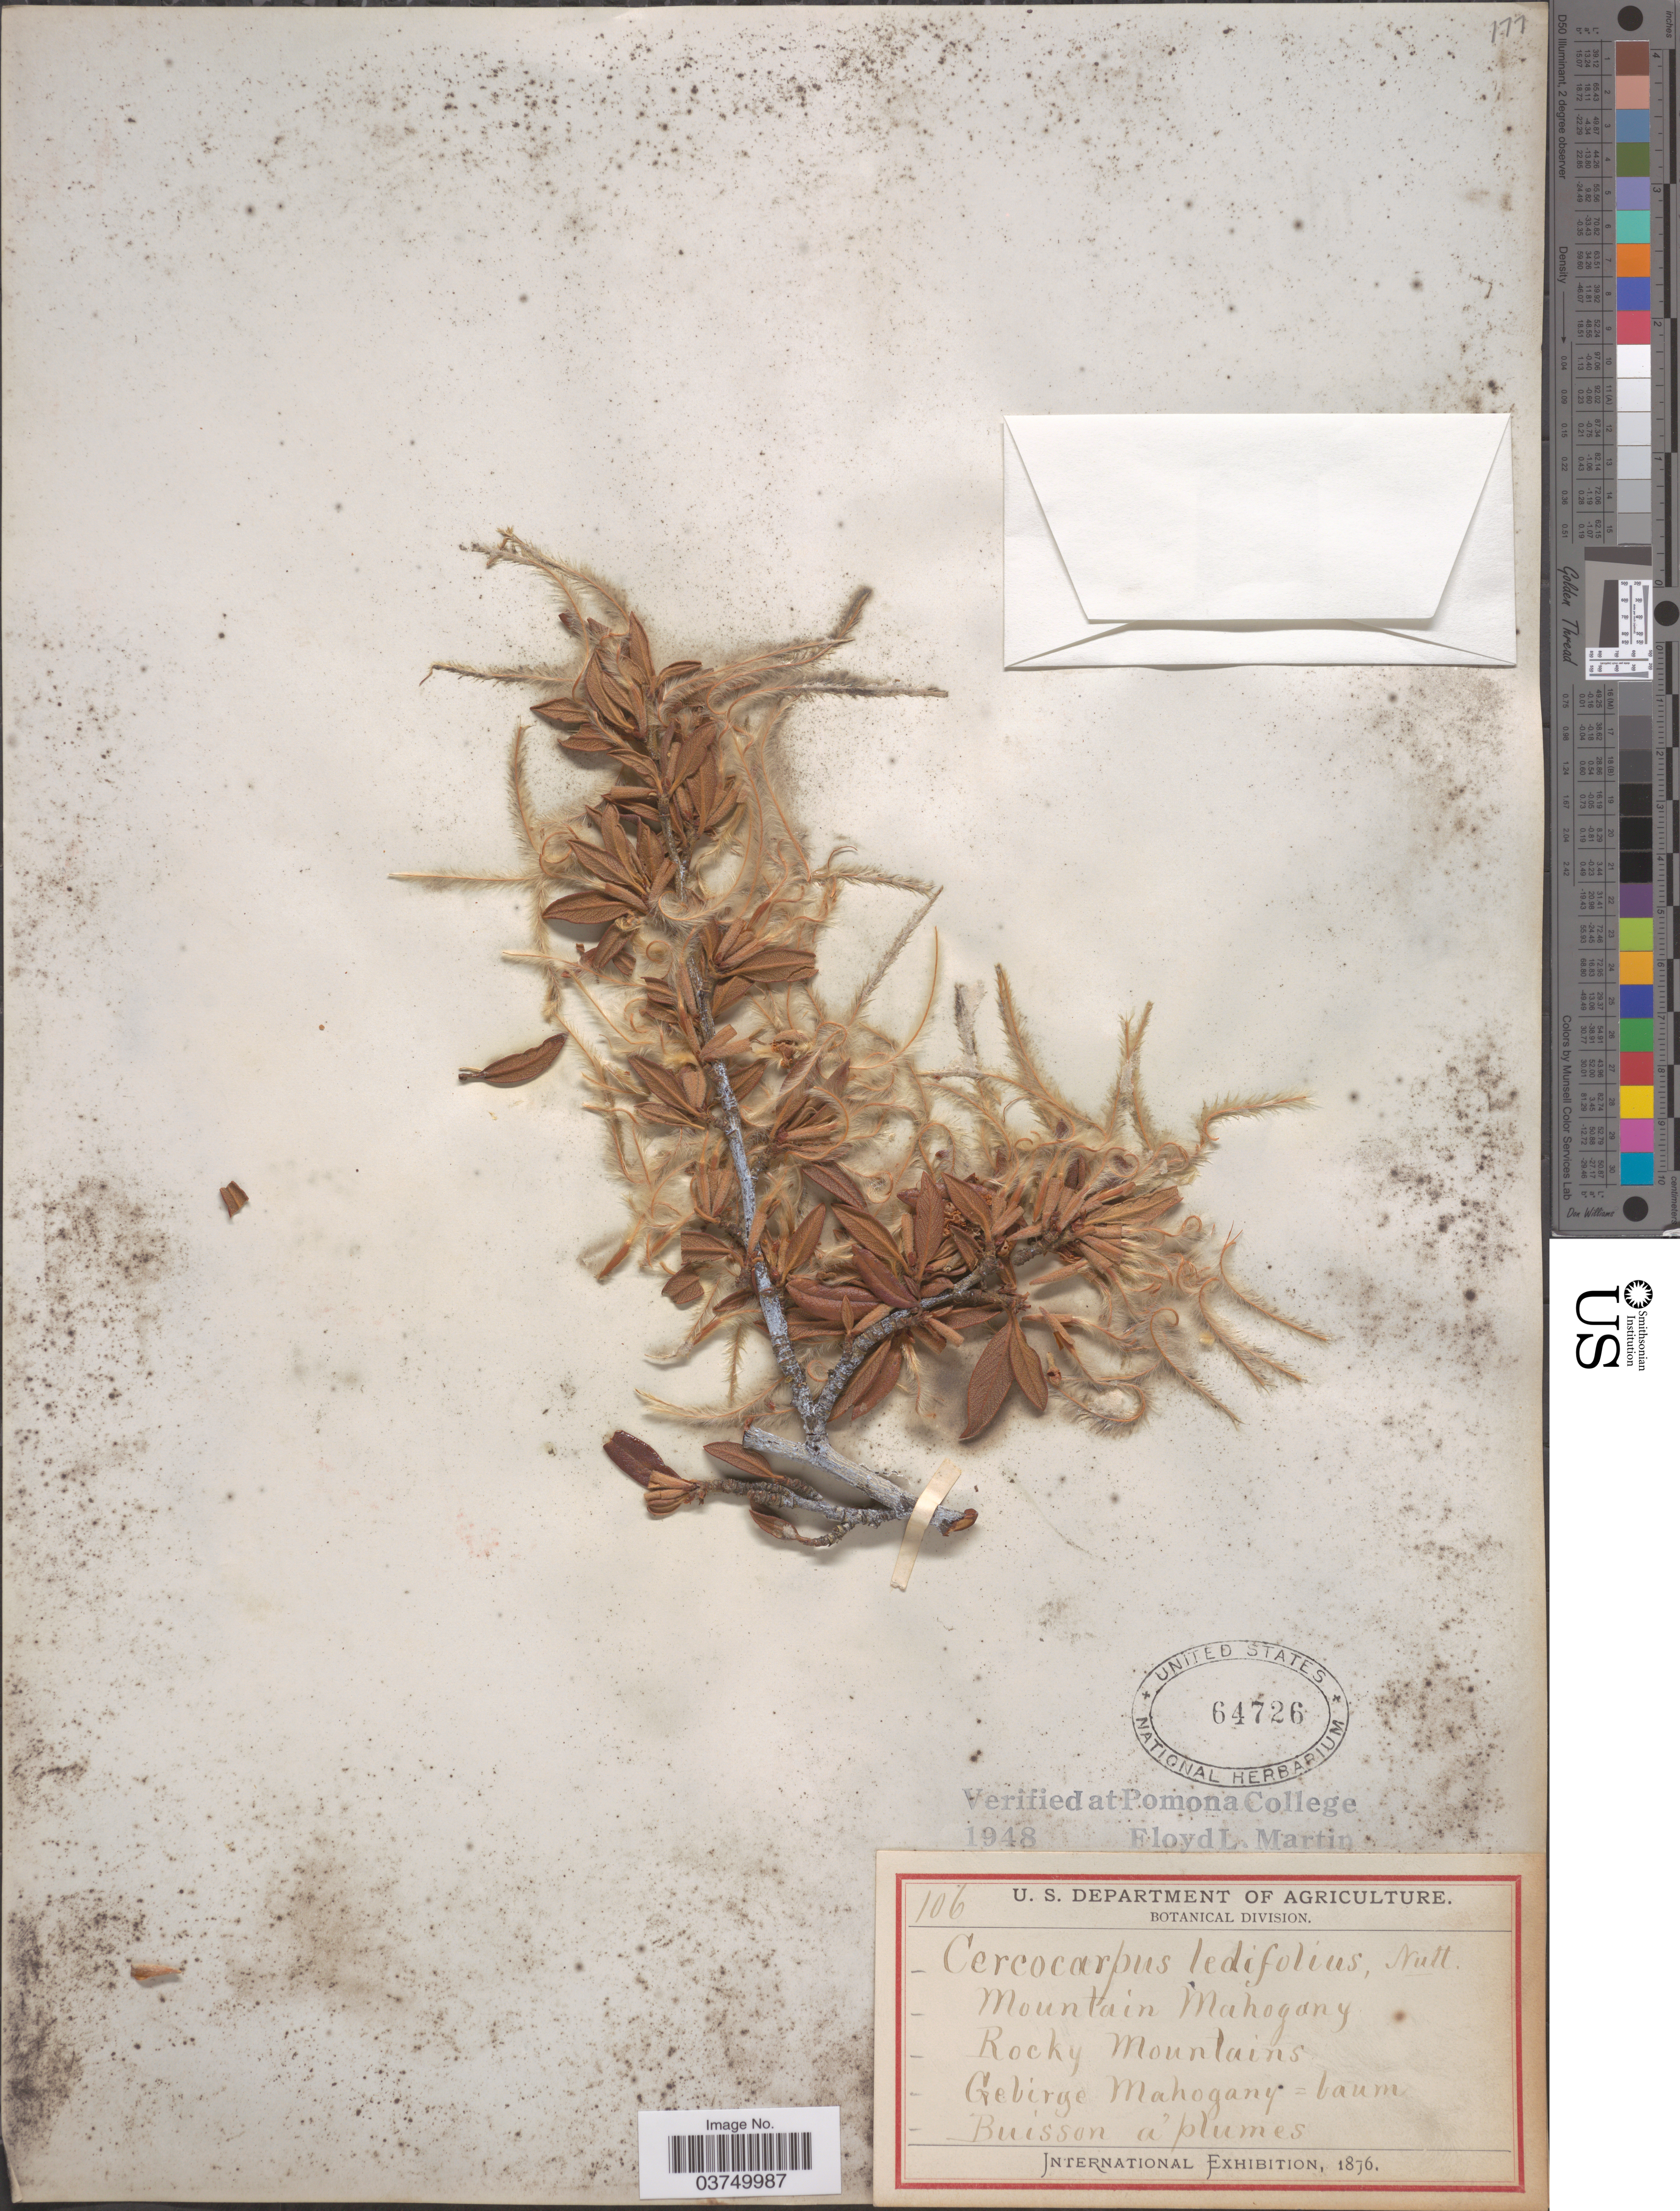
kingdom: Plantae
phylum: Tracheophyta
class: Magnoliopsida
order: Rosales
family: Rosaceae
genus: Cercocarpus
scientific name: Cercocarpus ledifolius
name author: Nutt.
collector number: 106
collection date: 1876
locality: Rocky Mountains.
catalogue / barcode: US 64726